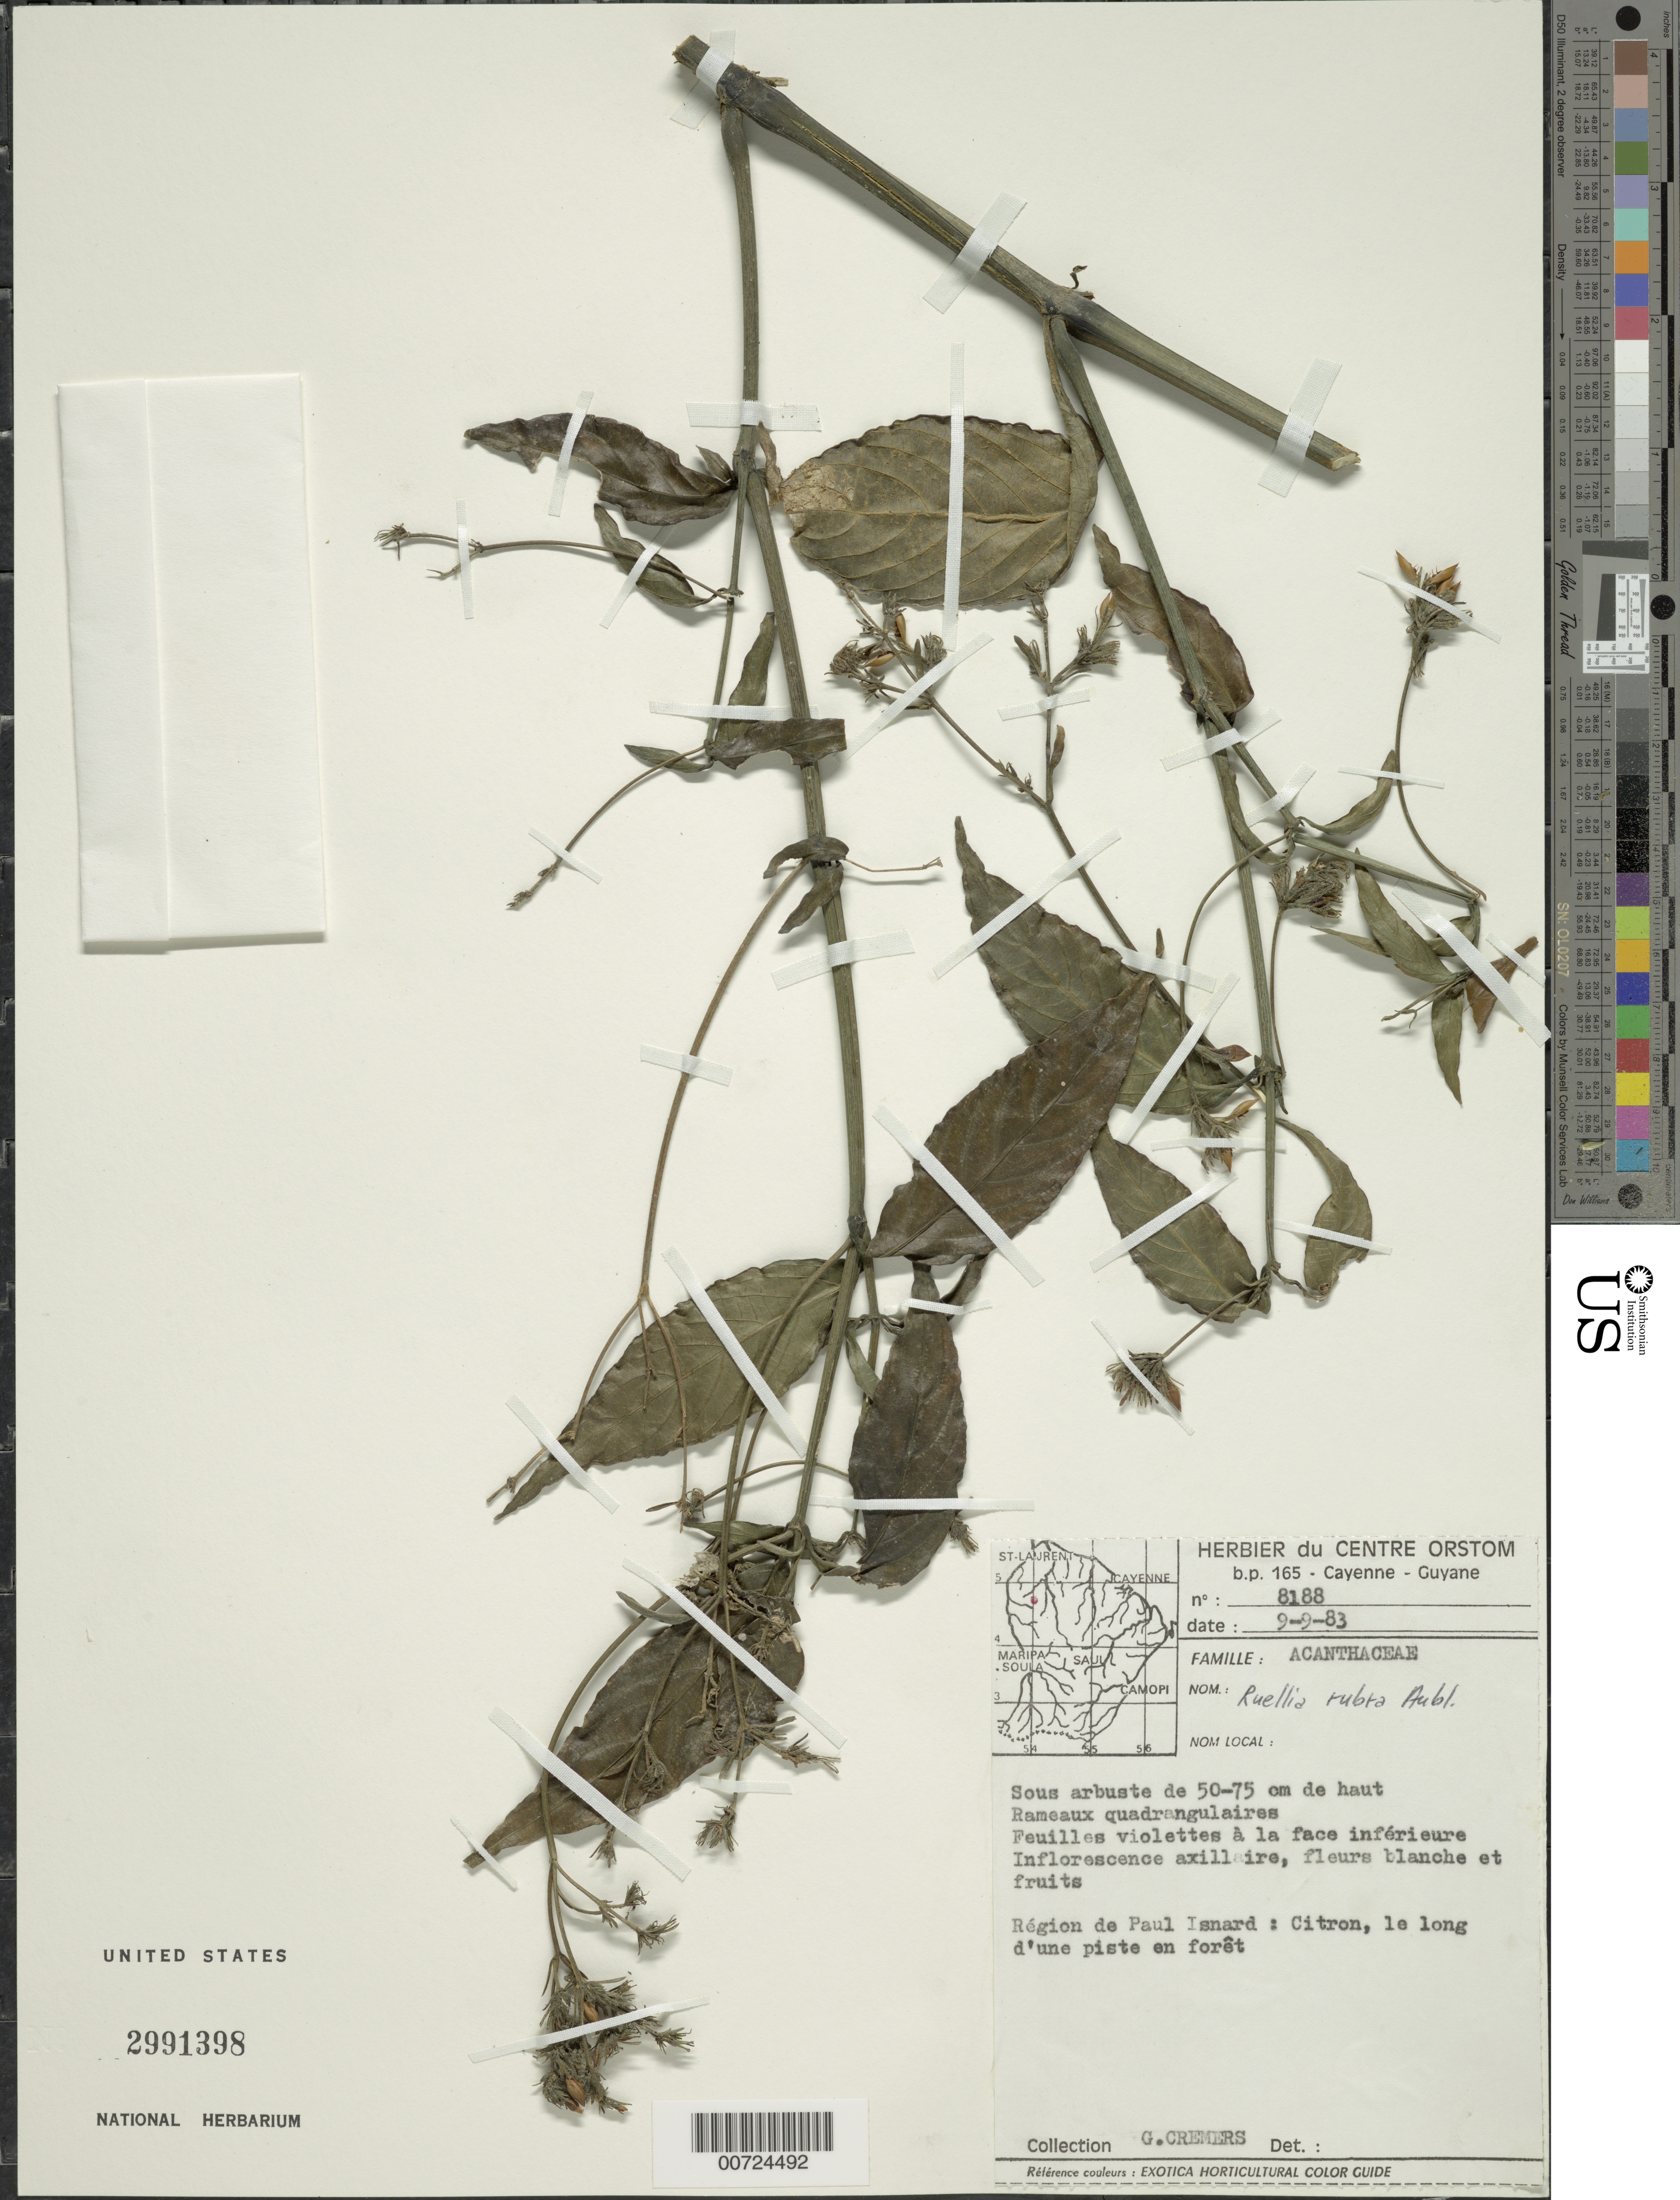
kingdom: Plantae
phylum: Tracheophyta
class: Magnoliopsida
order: Lamiales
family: Acanthaceae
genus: Ruellia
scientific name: Ruellia rubra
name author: Aubl.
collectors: G. Cremers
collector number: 8188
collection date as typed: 9-Sep-83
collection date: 1983-09-09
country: French Guiana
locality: Paul Isnard région, Citron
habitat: Along forest trail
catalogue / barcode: US 2991398